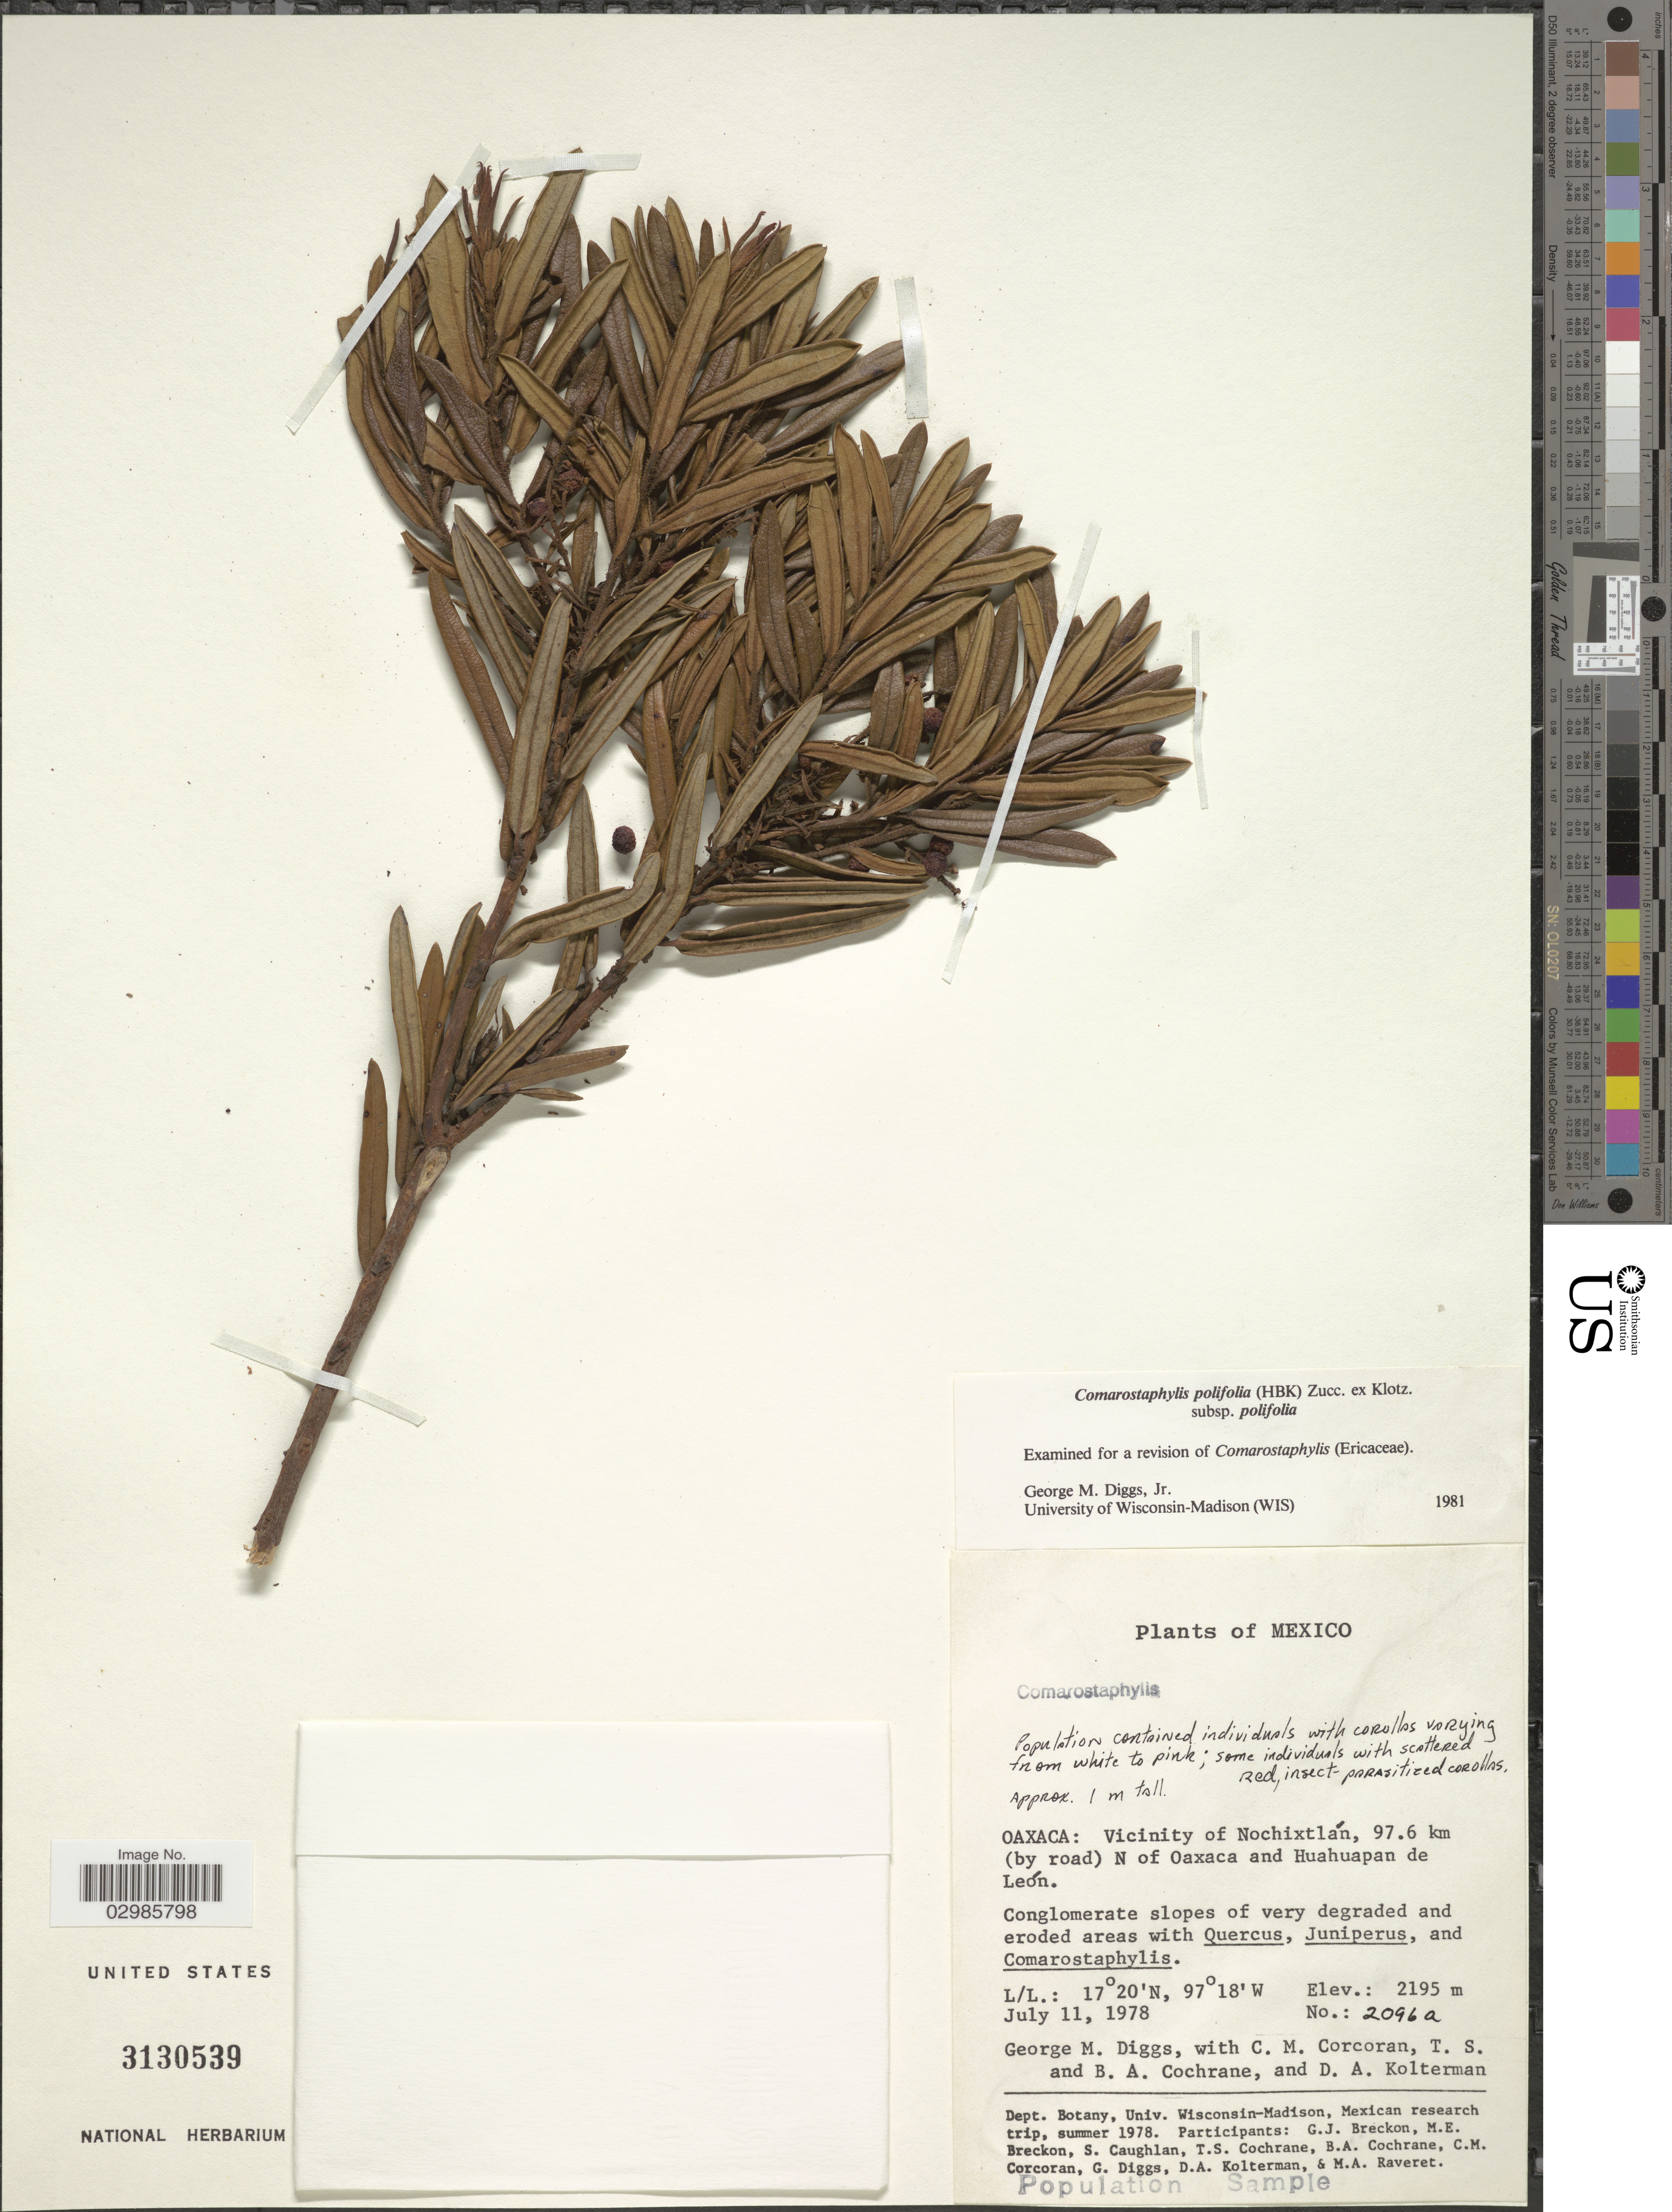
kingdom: Plantae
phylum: Tracheophyta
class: Magnoliopsida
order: Ericales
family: Ericaceae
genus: Comarostaphylis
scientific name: Comarostaphylis polifolia subsp. polifolia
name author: (Kunth) Zucc. ex Klotzsch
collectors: G. Diggs, C. Corcoran, T. S. Cochrane, B. Cochrane & D. Kolterman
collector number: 2096a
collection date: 1978-07-11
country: Mexico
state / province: Oaxaca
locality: Vicinity of Nochixtlán, 97.6 km (by road) N of Oaxaca and Huahuapan de León.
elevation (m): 2195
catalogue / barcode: US 3130539